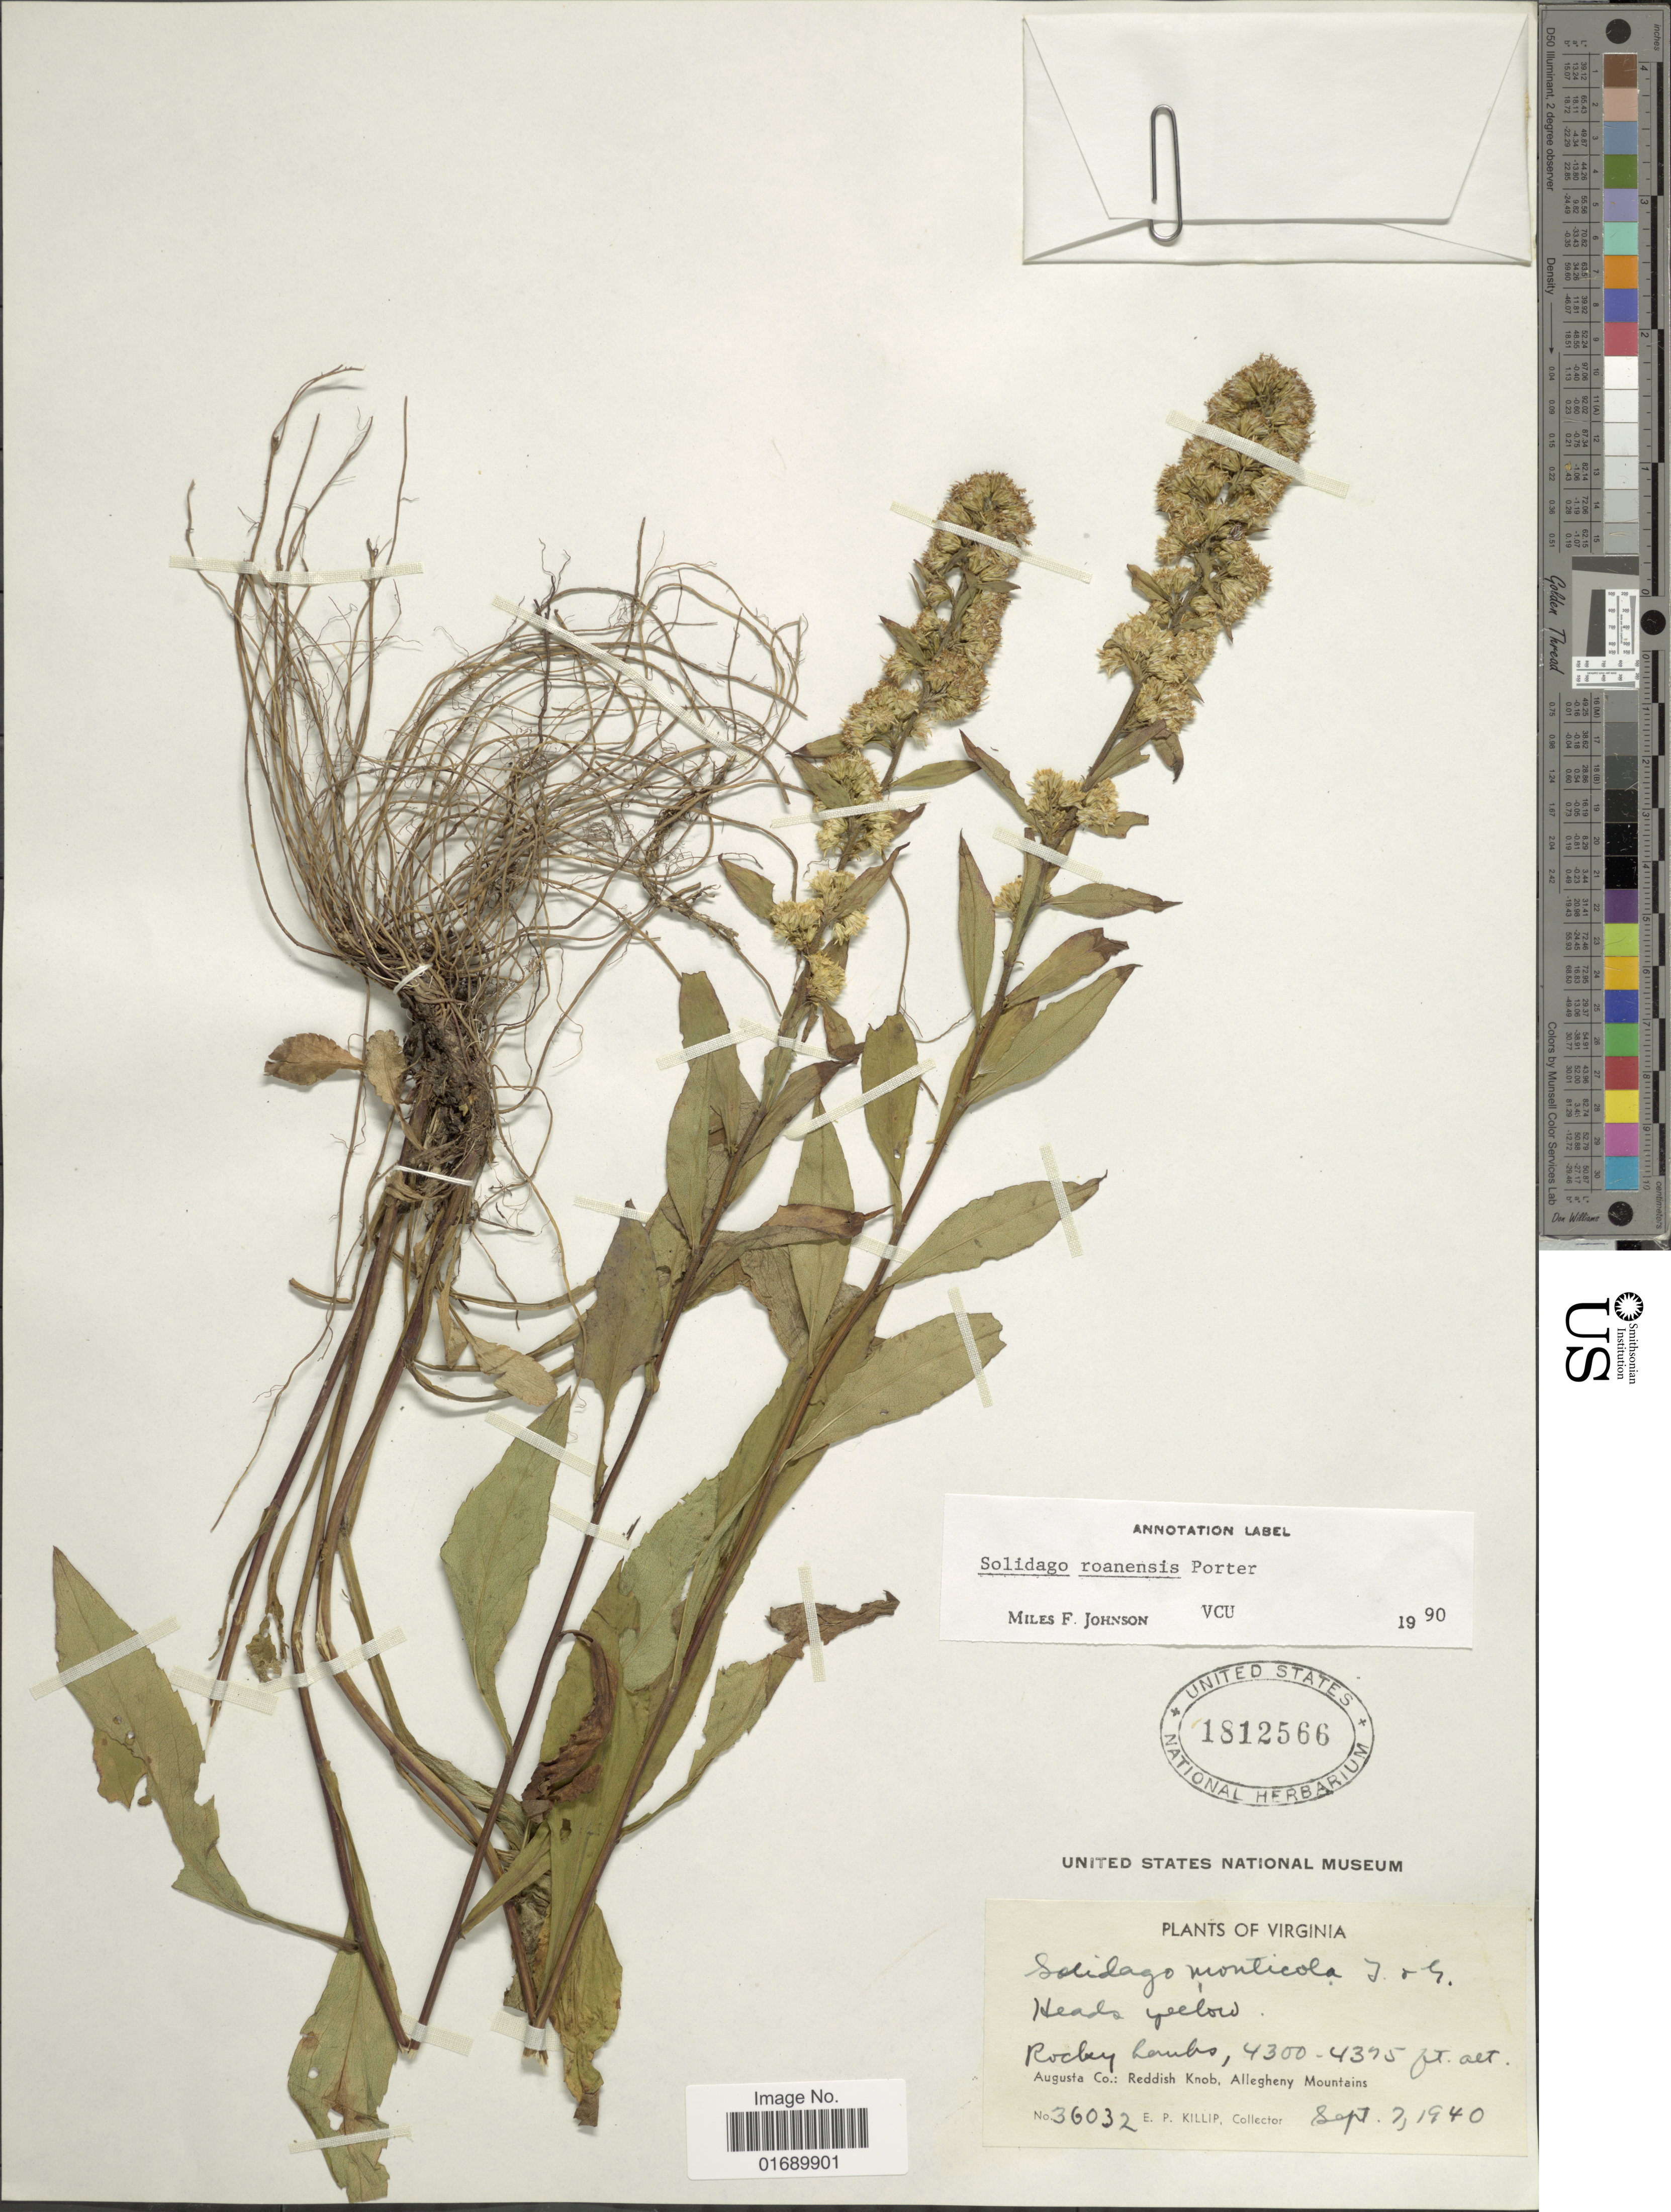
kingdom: Plantae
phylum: Tracheophyta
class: Magnoliopsida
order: Asterales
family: Asteraceae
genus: Solidago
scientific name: Solidago roanensis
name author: Porter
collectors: E. P. Killip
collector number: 36032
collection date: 1940-09-07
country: United States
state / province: Virginia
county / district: Augusta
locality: Heads yellow, Rocky lambs, Reddish Knob, Allegheny Mountains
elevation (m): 1311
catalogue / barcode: US 1812566